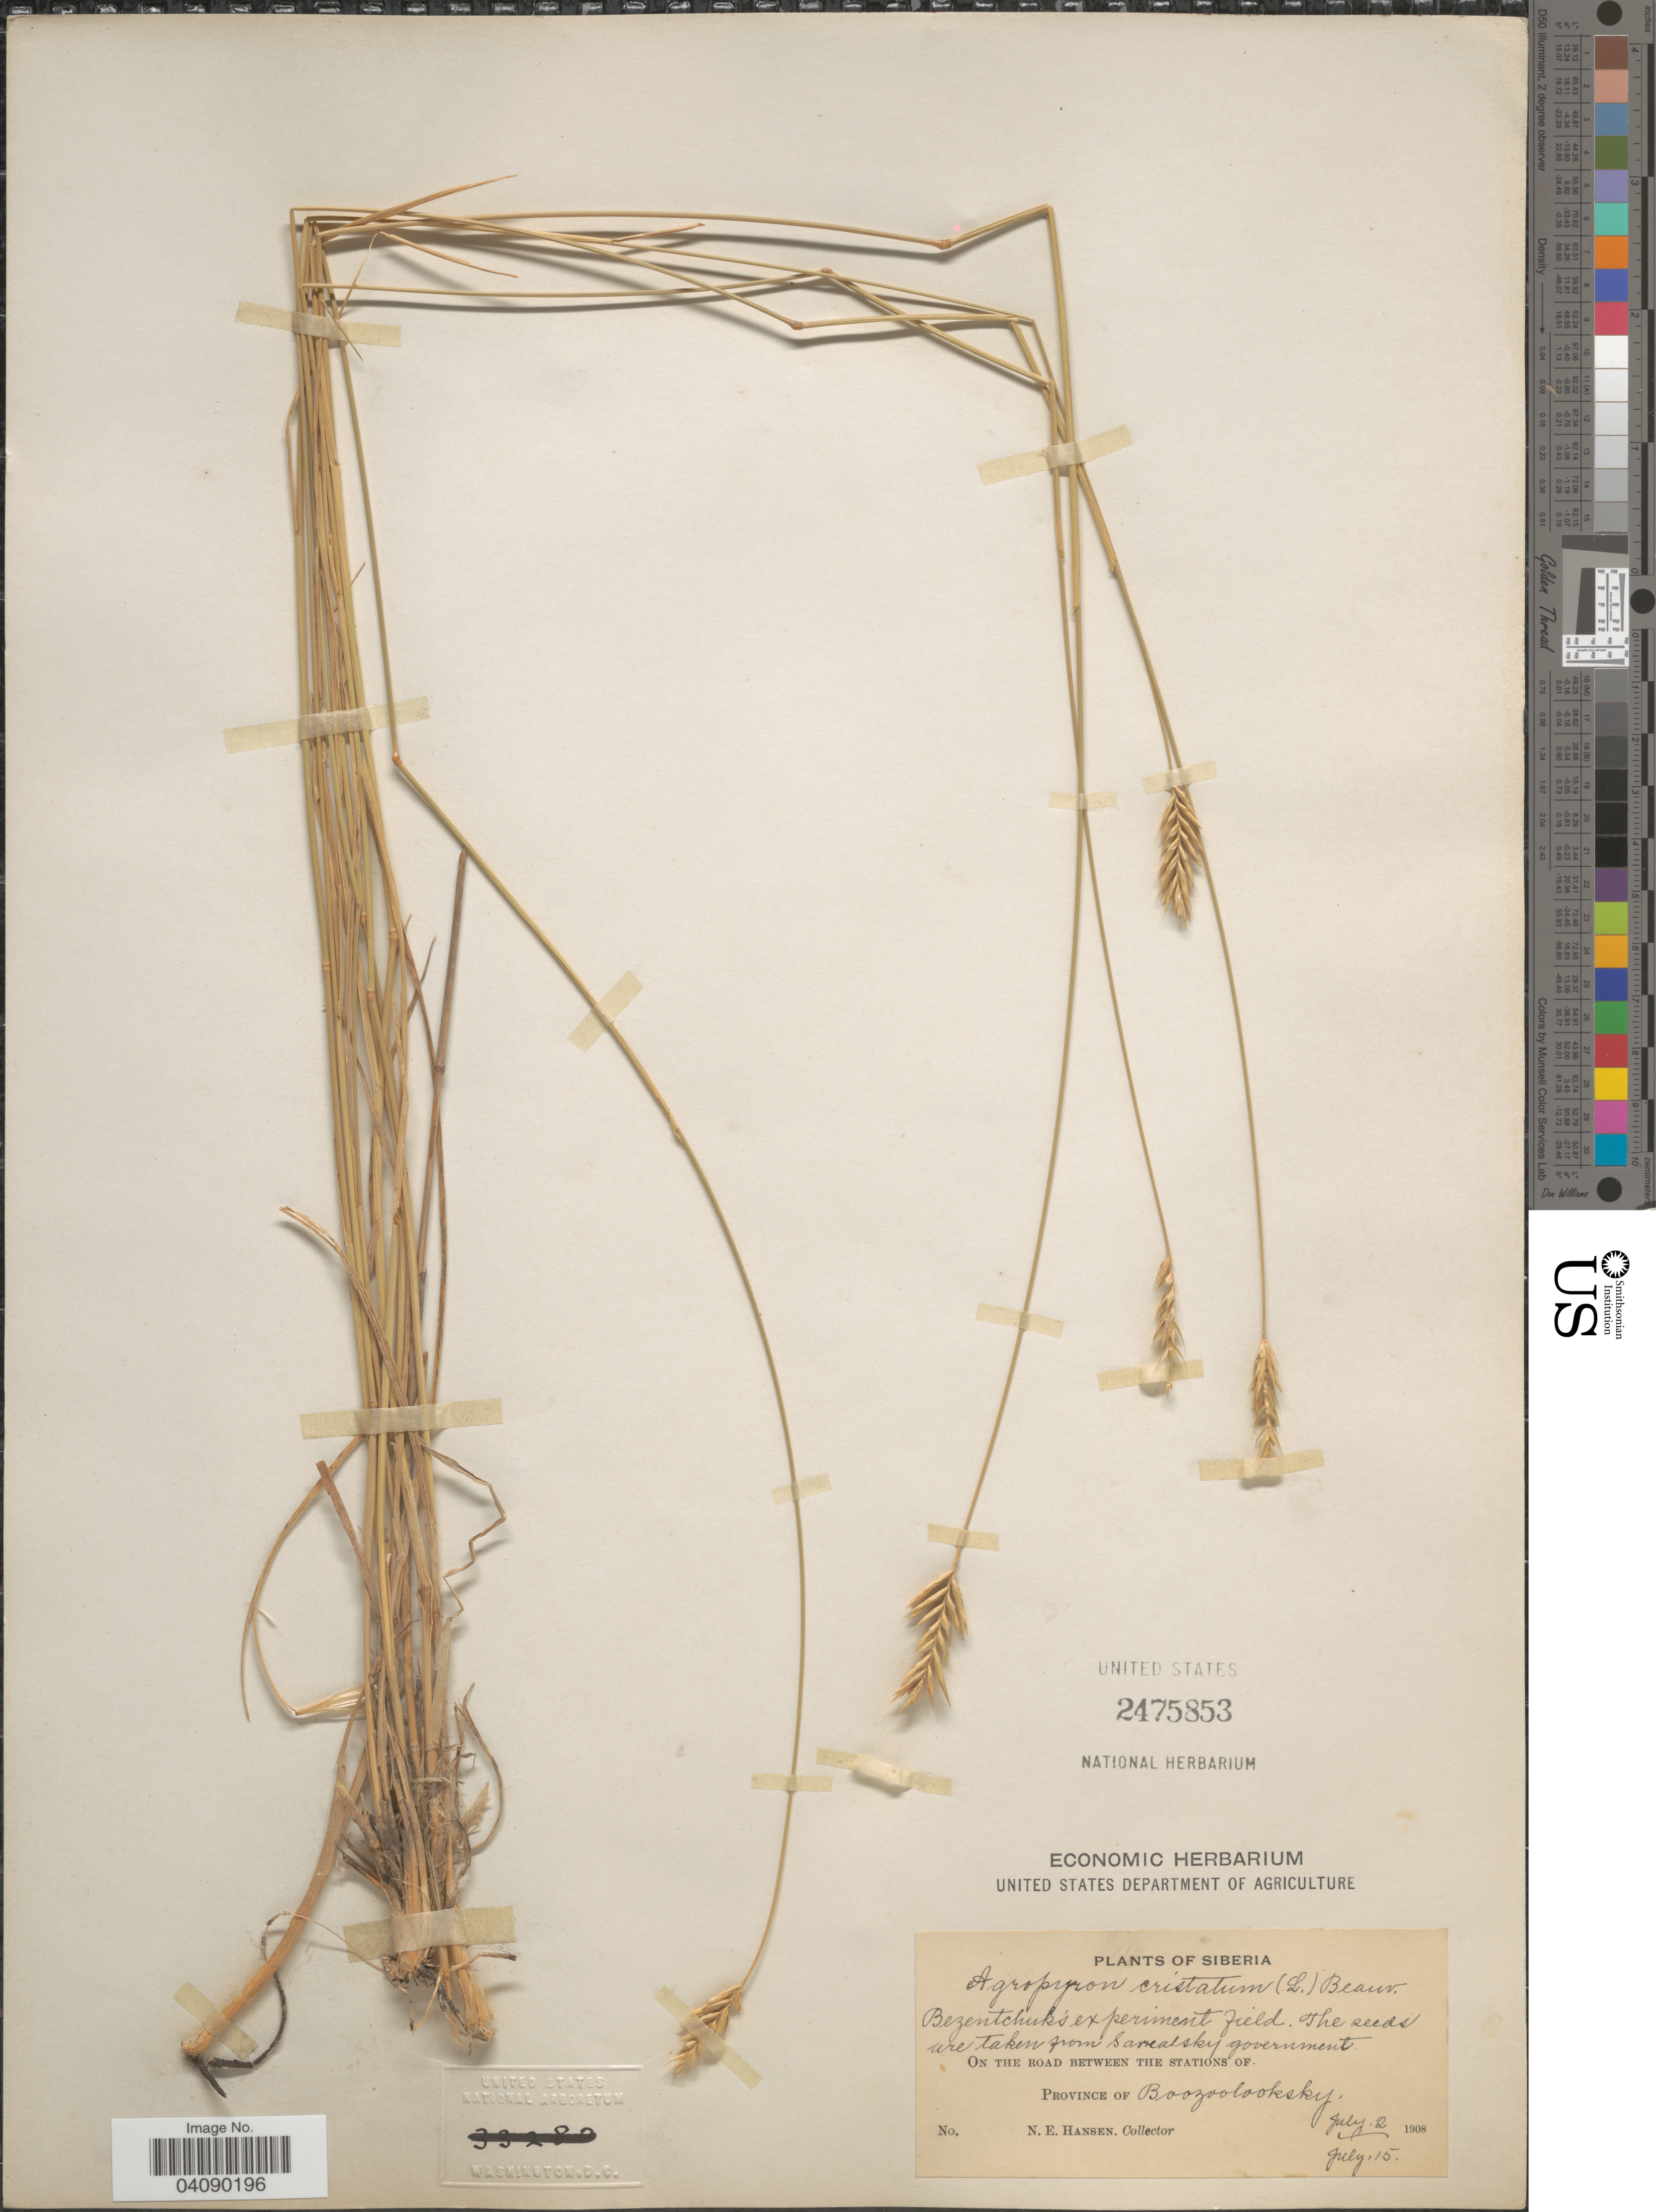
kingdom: Plantae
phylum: Tracheophyta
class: Liliopsida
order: Poales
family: Poaceae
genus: Agropyron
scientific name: Agropyron cristatum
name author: (L.) Gaertn.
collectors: N. Hansen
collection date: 1908-07-02/1908-07-15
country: Russian Federation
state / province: Samara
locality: Siberia. Bezentchuk's experiment field. The seeds are taken from Samalsky government. On the road between the stations of Province of Boozoolooksky.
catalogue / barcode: US 2475853